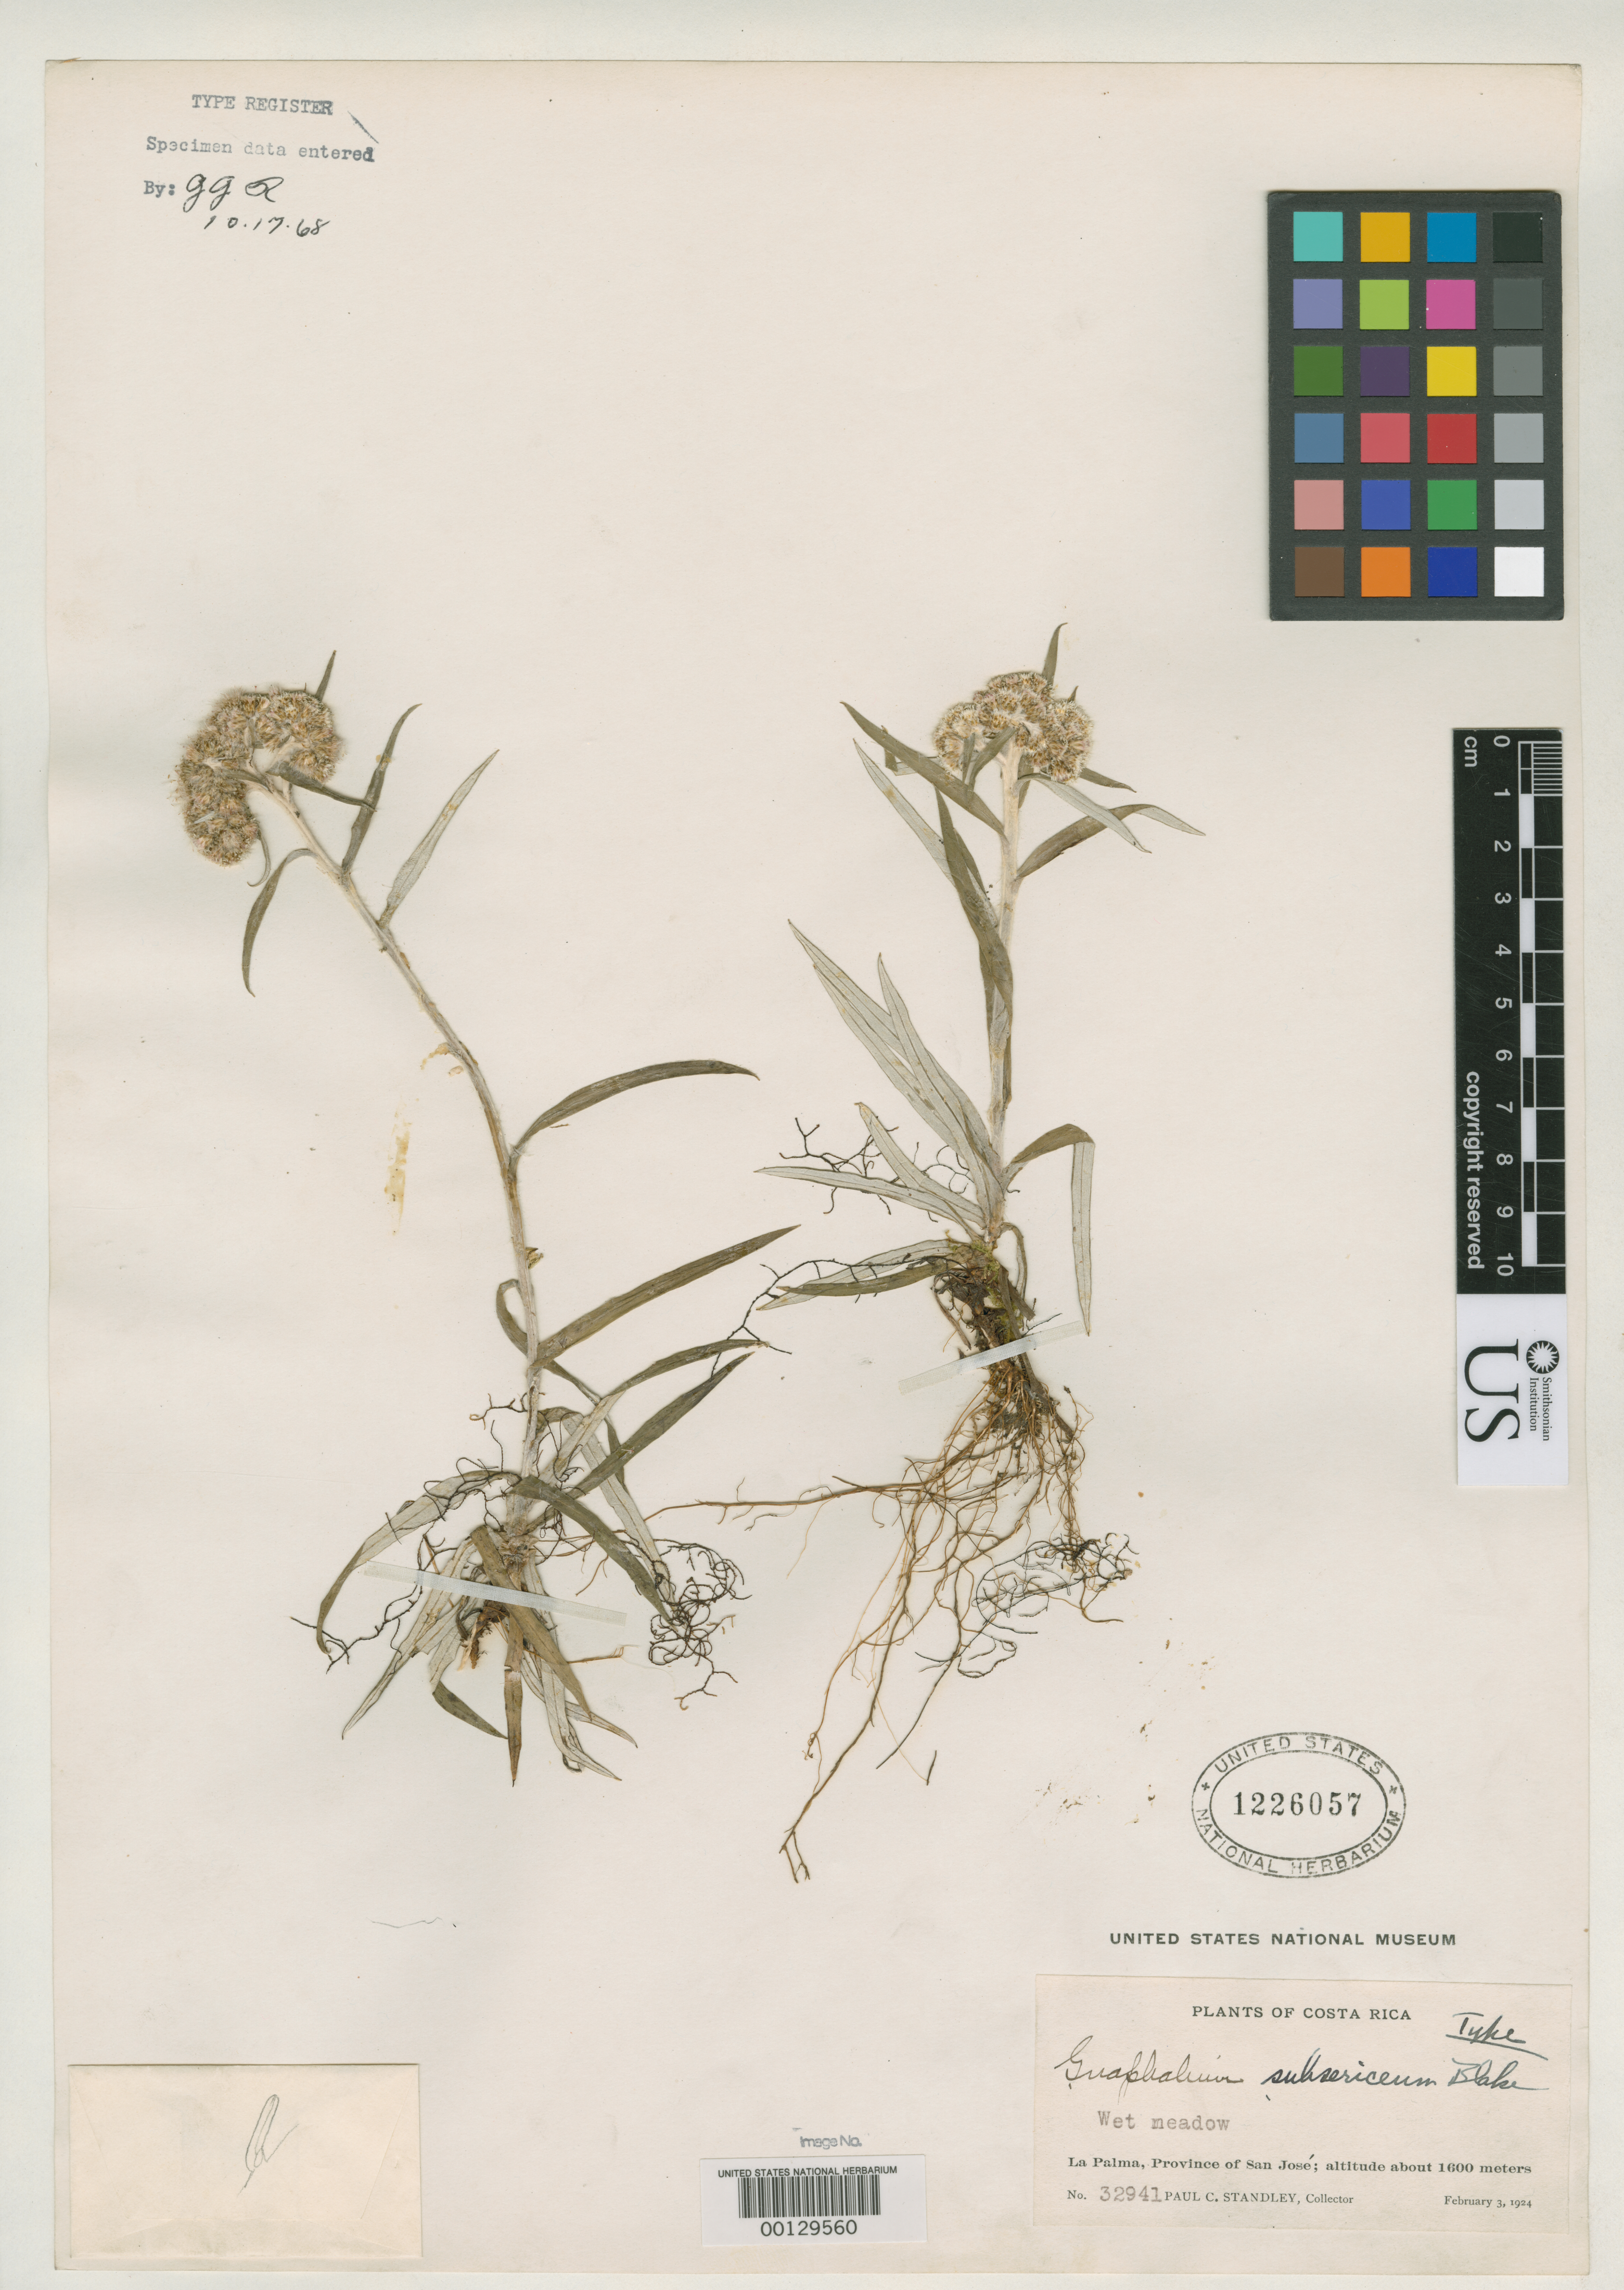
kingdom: Plantae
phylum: Tracheophyta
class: Magnoliopsida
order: Asterales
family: Asteraceae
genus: Gnaphalium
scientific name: Gnaphalium subsericeum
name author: S.F. Blake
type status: Holotype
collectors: P. C. Standley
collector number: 32941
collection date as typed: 03 Feb 1924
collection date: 1924-02-03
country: Costa Rica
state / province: San José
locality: La Palma.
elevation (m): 1600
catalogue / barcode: US 1226057